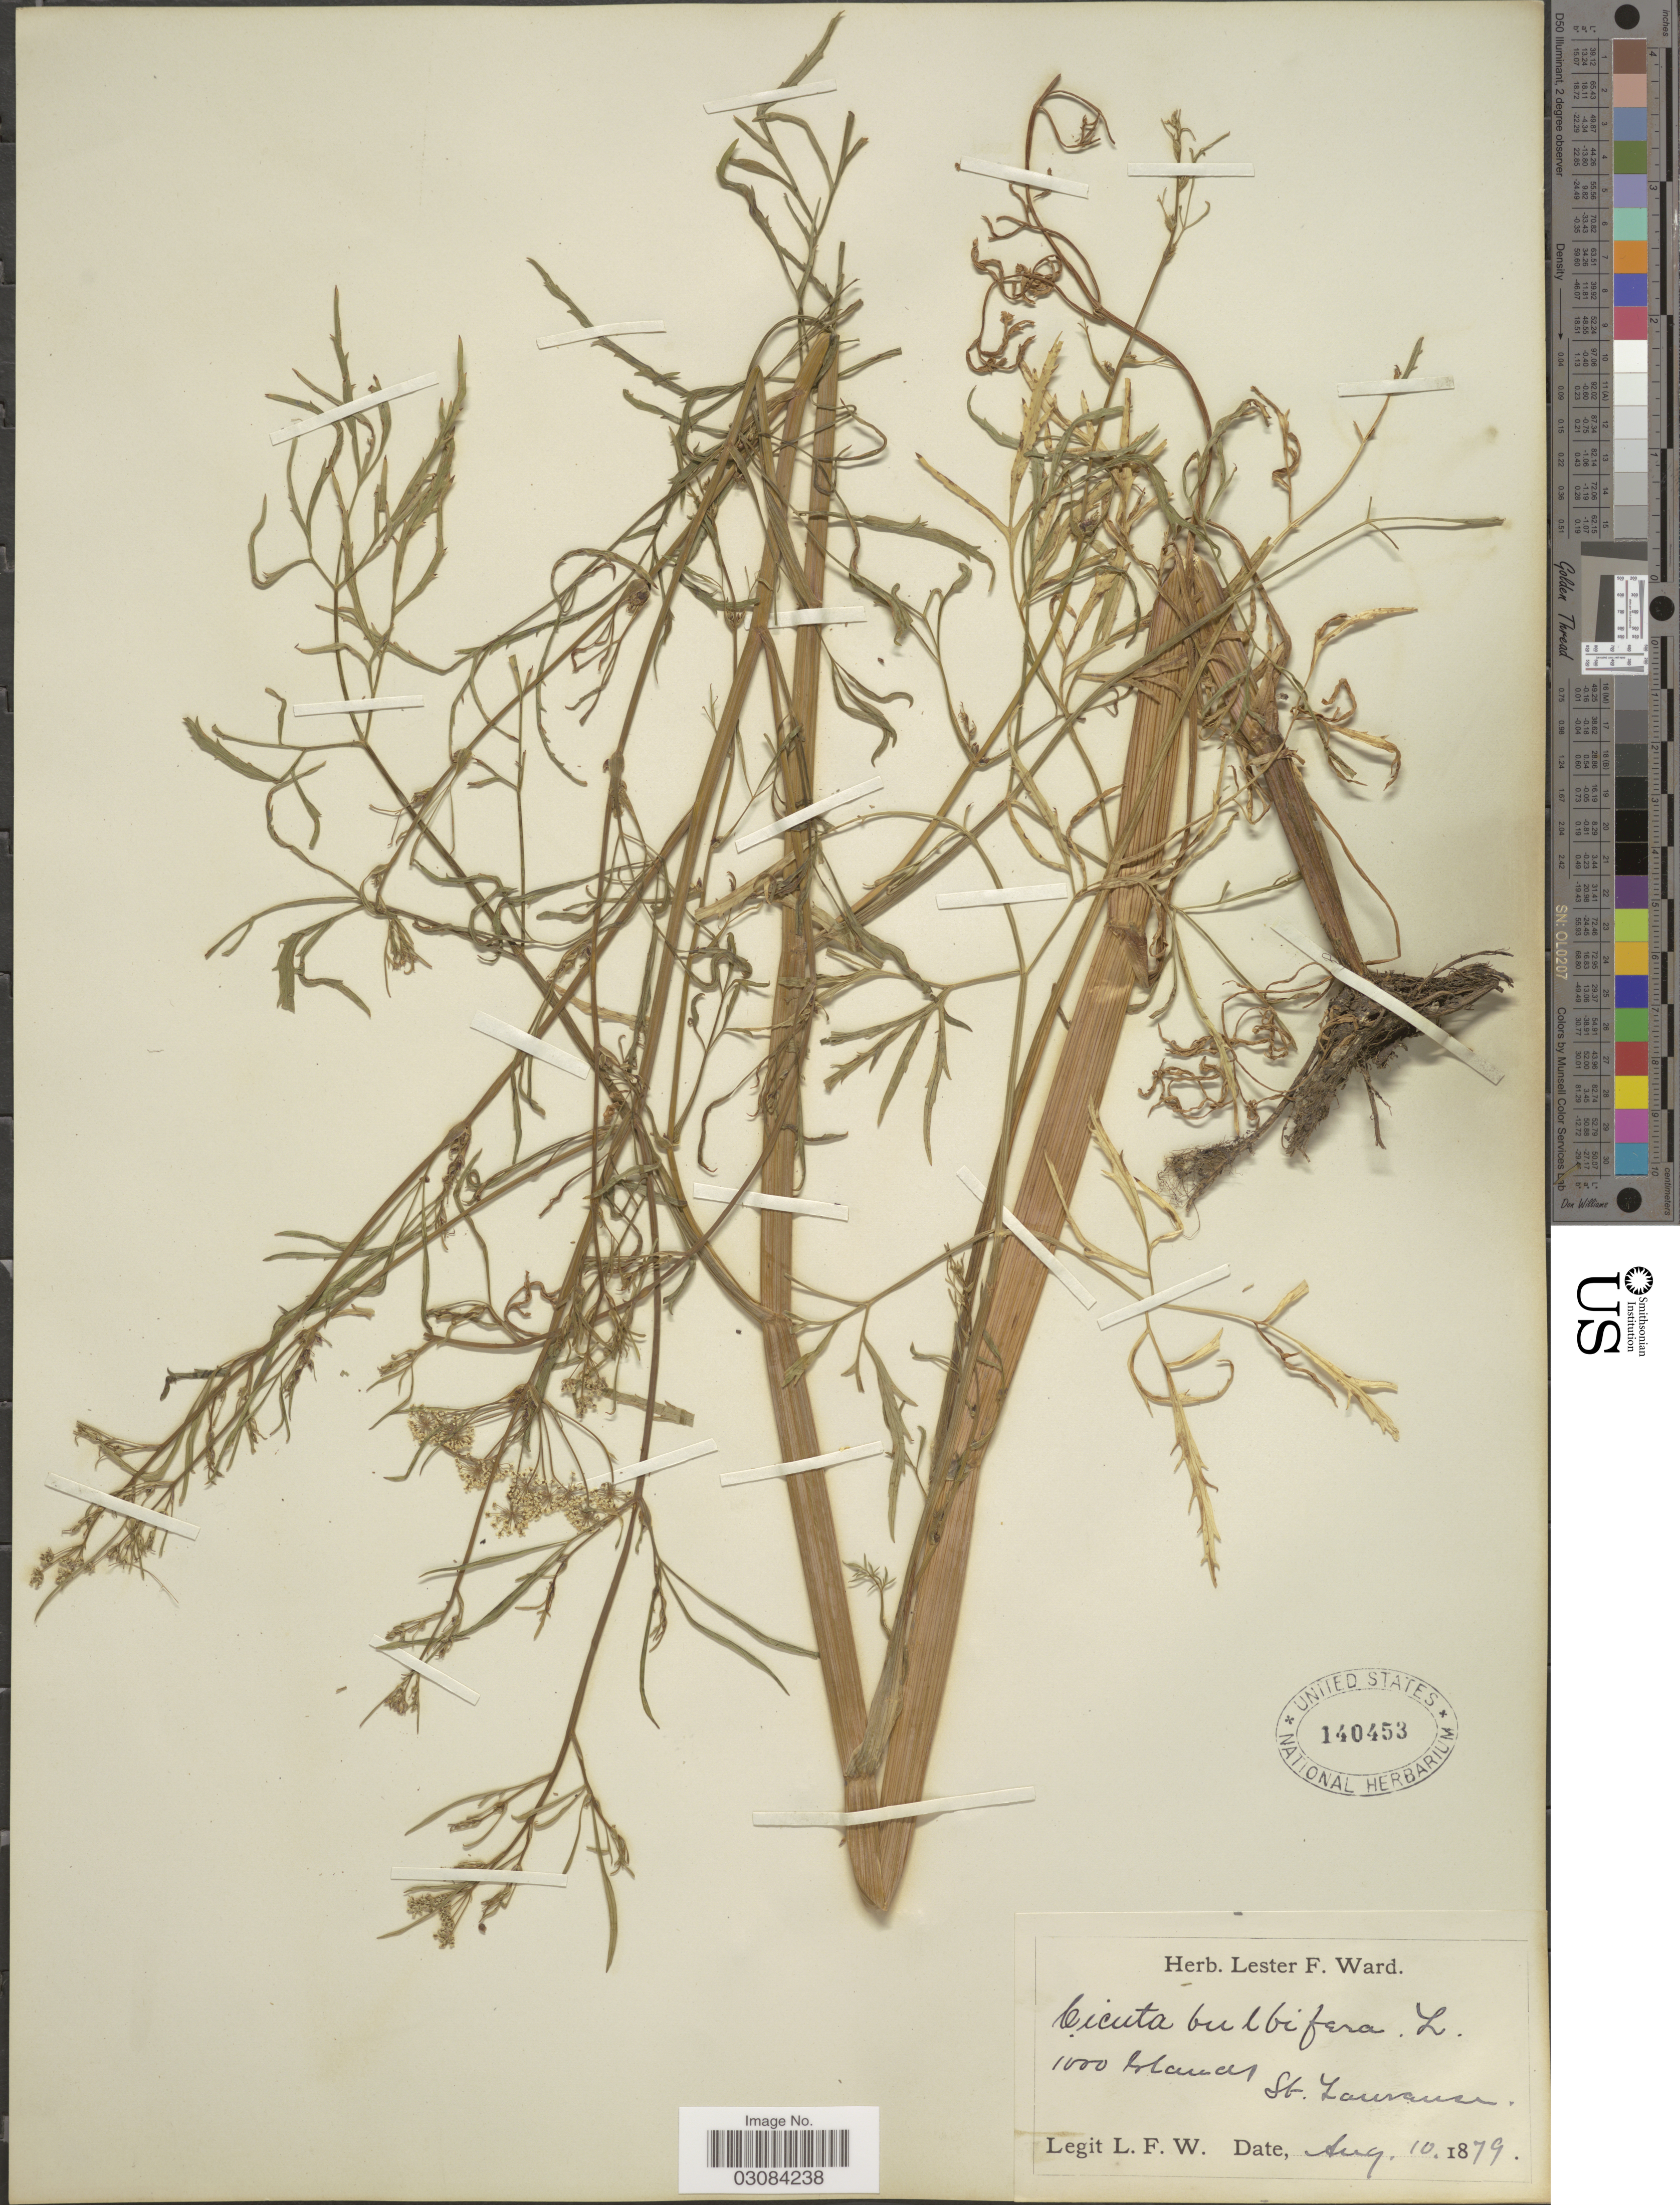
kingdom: Plantae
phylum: Tracheophyta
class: Magnoliopsida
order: Apiales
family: Apiaceae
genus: Cicuta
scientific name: Cicuta bulbifera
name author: L.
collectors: L. F. Ward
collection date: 1879-08-10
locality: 1000 [illegible text], St. Lawrence.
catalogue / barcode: US 140453